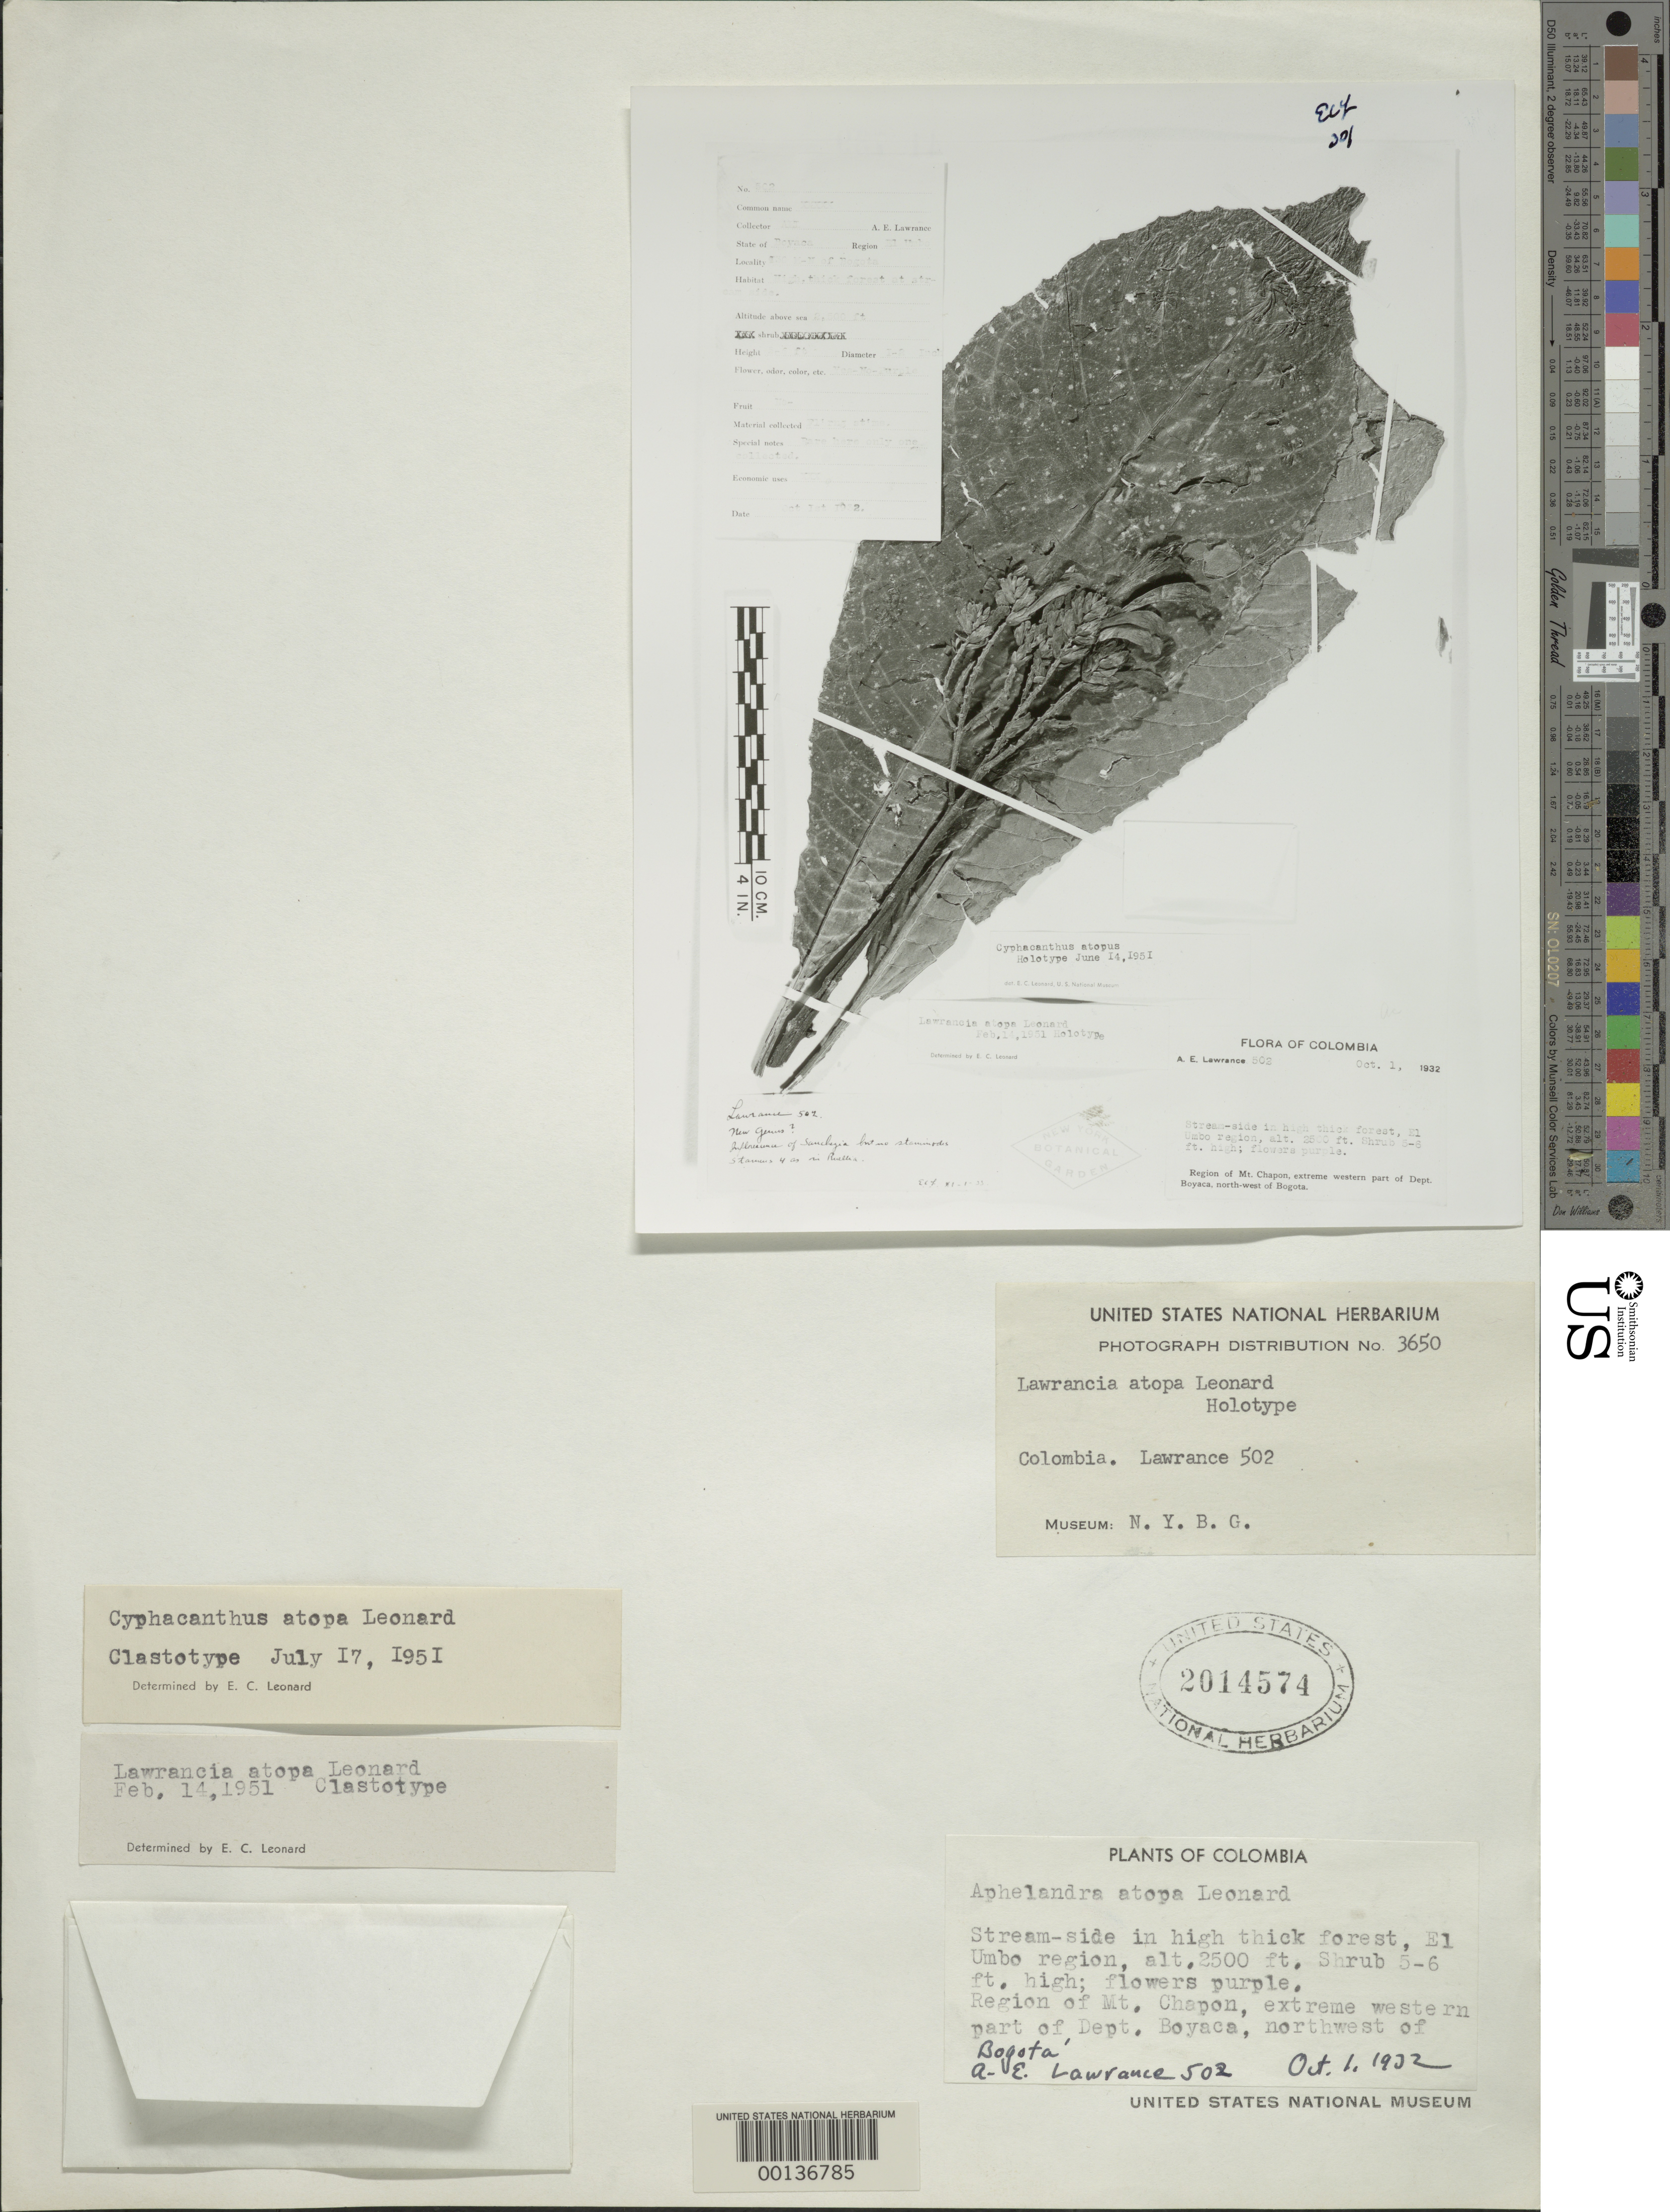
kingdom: Plantae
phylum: Tracheophyta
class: Magnoliopsida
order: Lamiales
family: Acanthaceae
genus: Cyphacanthus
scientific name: Cyphacanthus atopus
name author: Leonard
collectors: A. Lawrance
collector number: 502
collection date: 1932-10-01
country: Colombia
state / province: Boyacá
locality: El Umbo region. Region of Mt. Chapon, extreme western part of Dept. Boyaca, northwest of Bogotá.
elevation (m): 762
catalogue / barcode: US 2014574